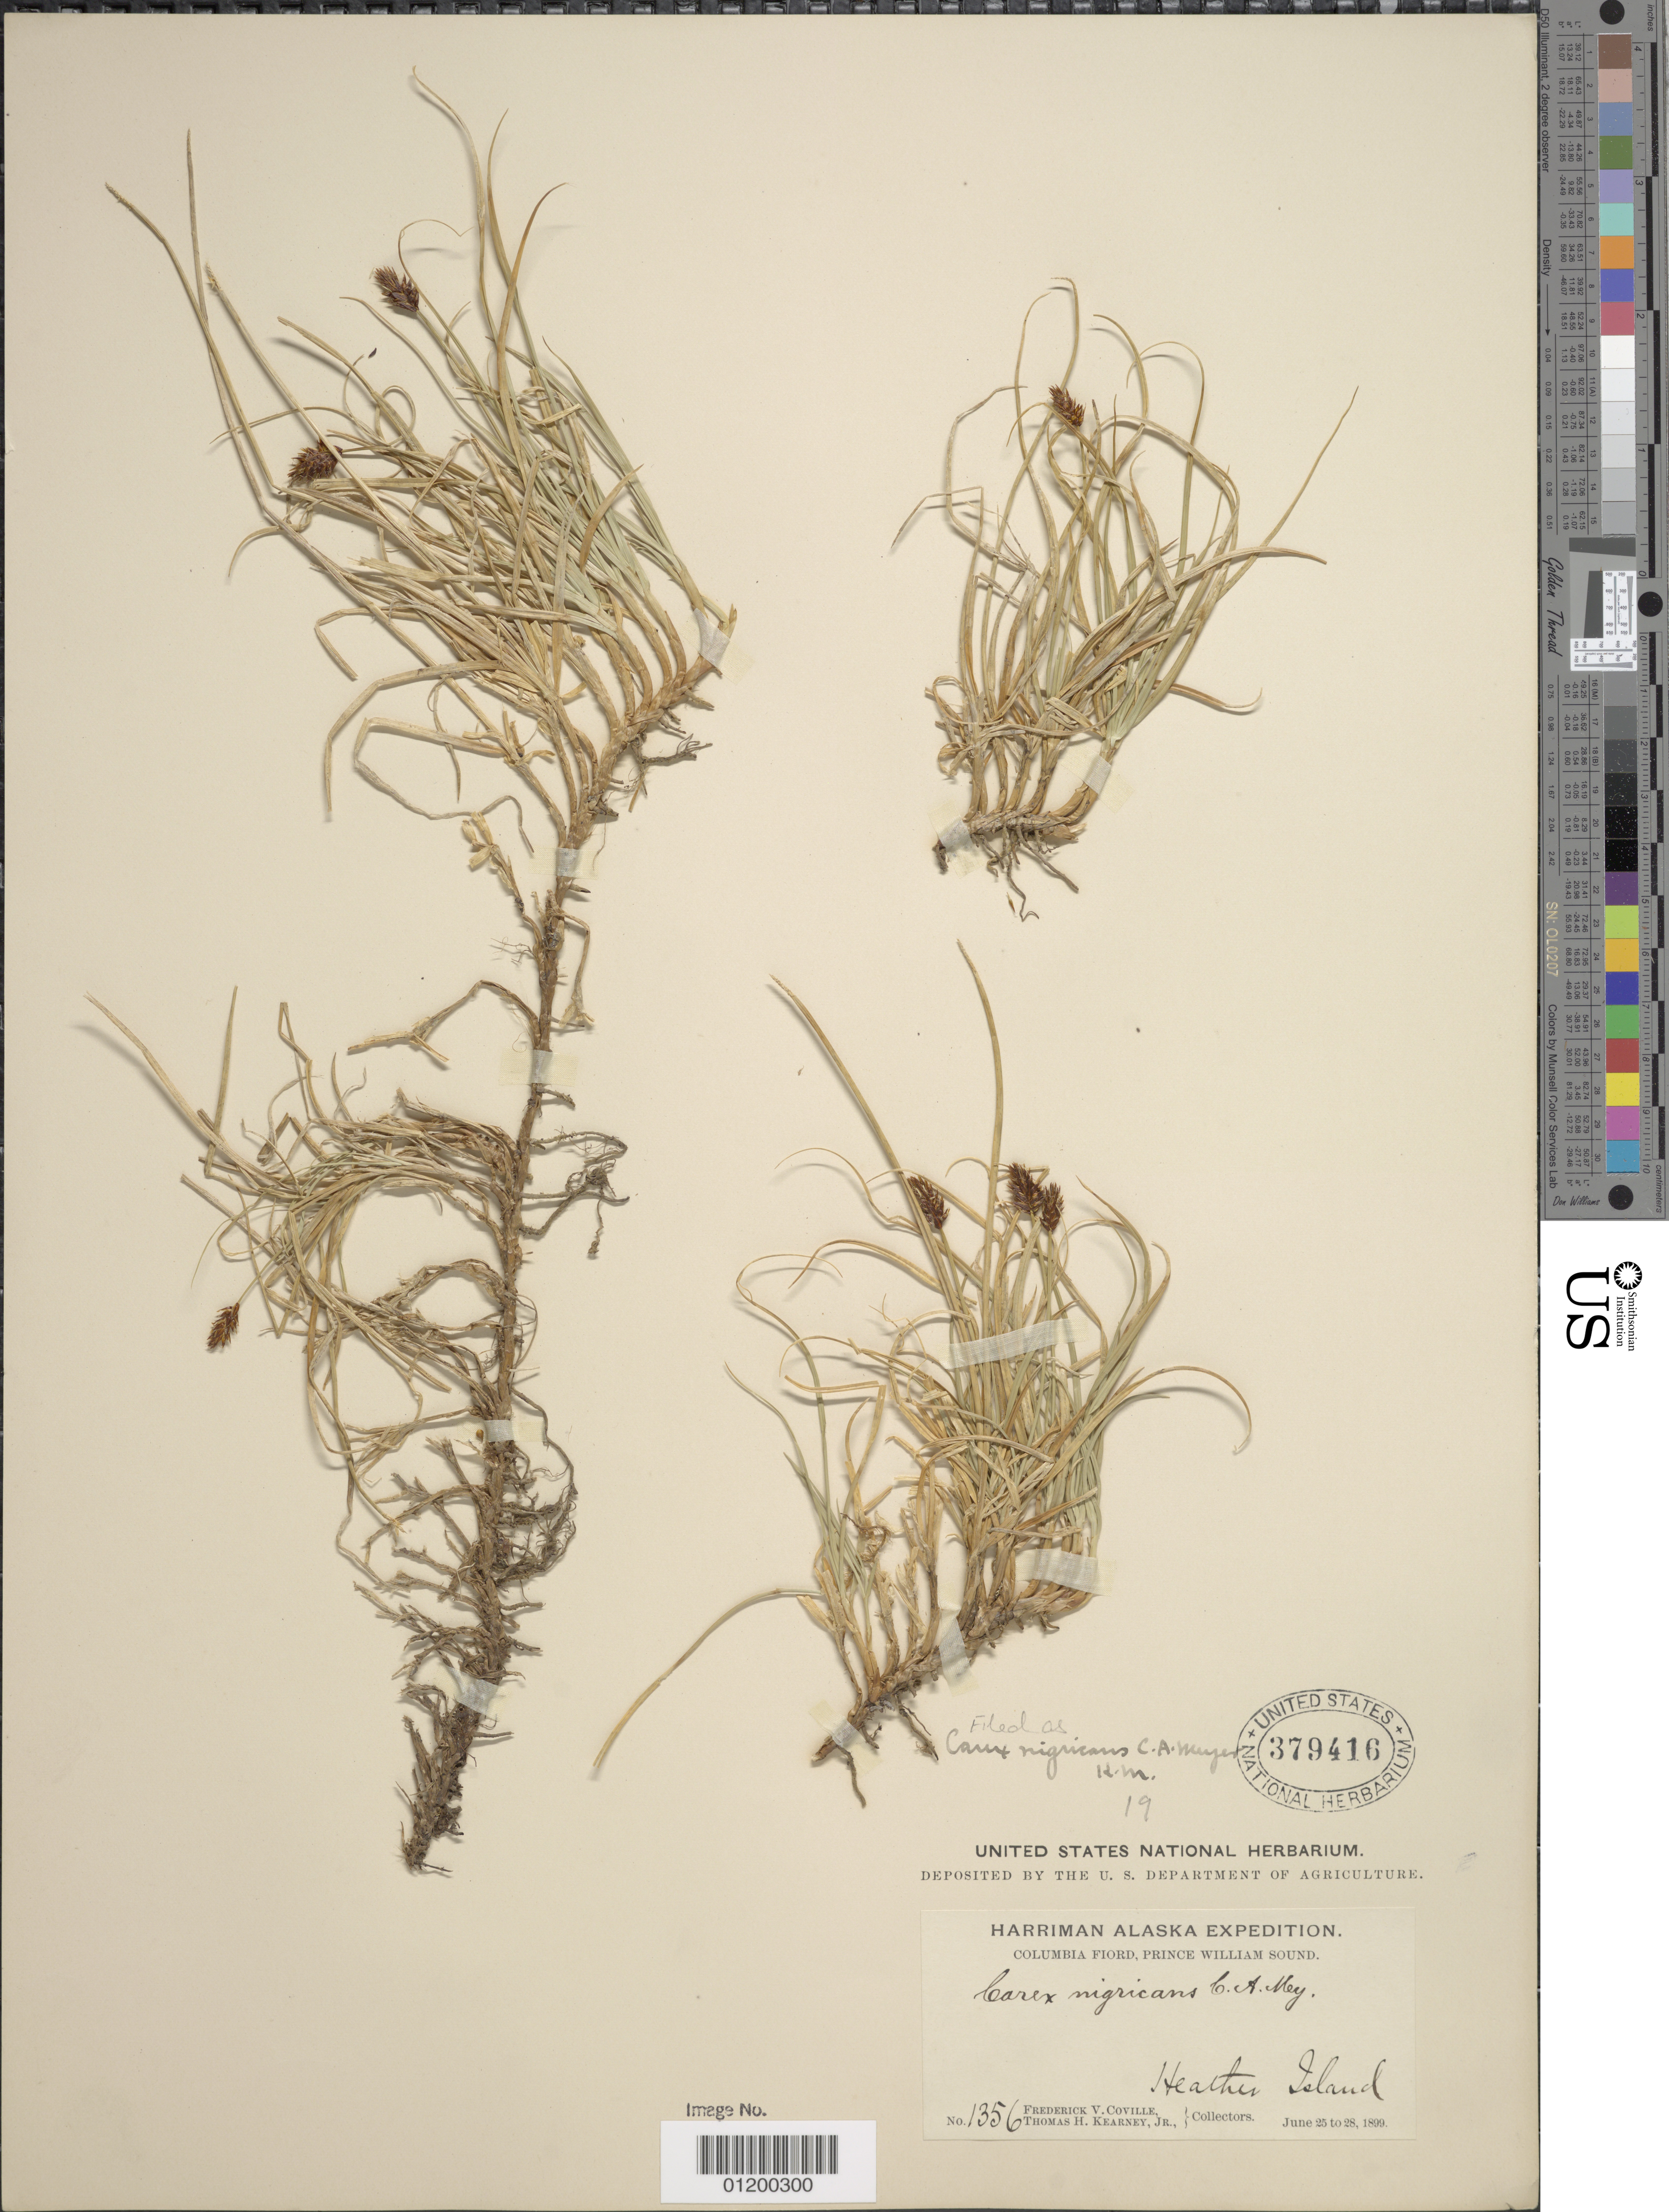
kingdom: Plantae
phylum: Tracheophyta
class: Liliopsida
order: Poales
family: Cyperaceae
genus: Carex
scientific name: Carex nigricans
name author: C.A. Mey.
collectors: B. W. Evermann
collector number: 207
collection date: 1892-08-14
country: United States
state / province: Alaska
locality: Sitka, Mt. Verstovoi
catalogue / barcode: US 379416